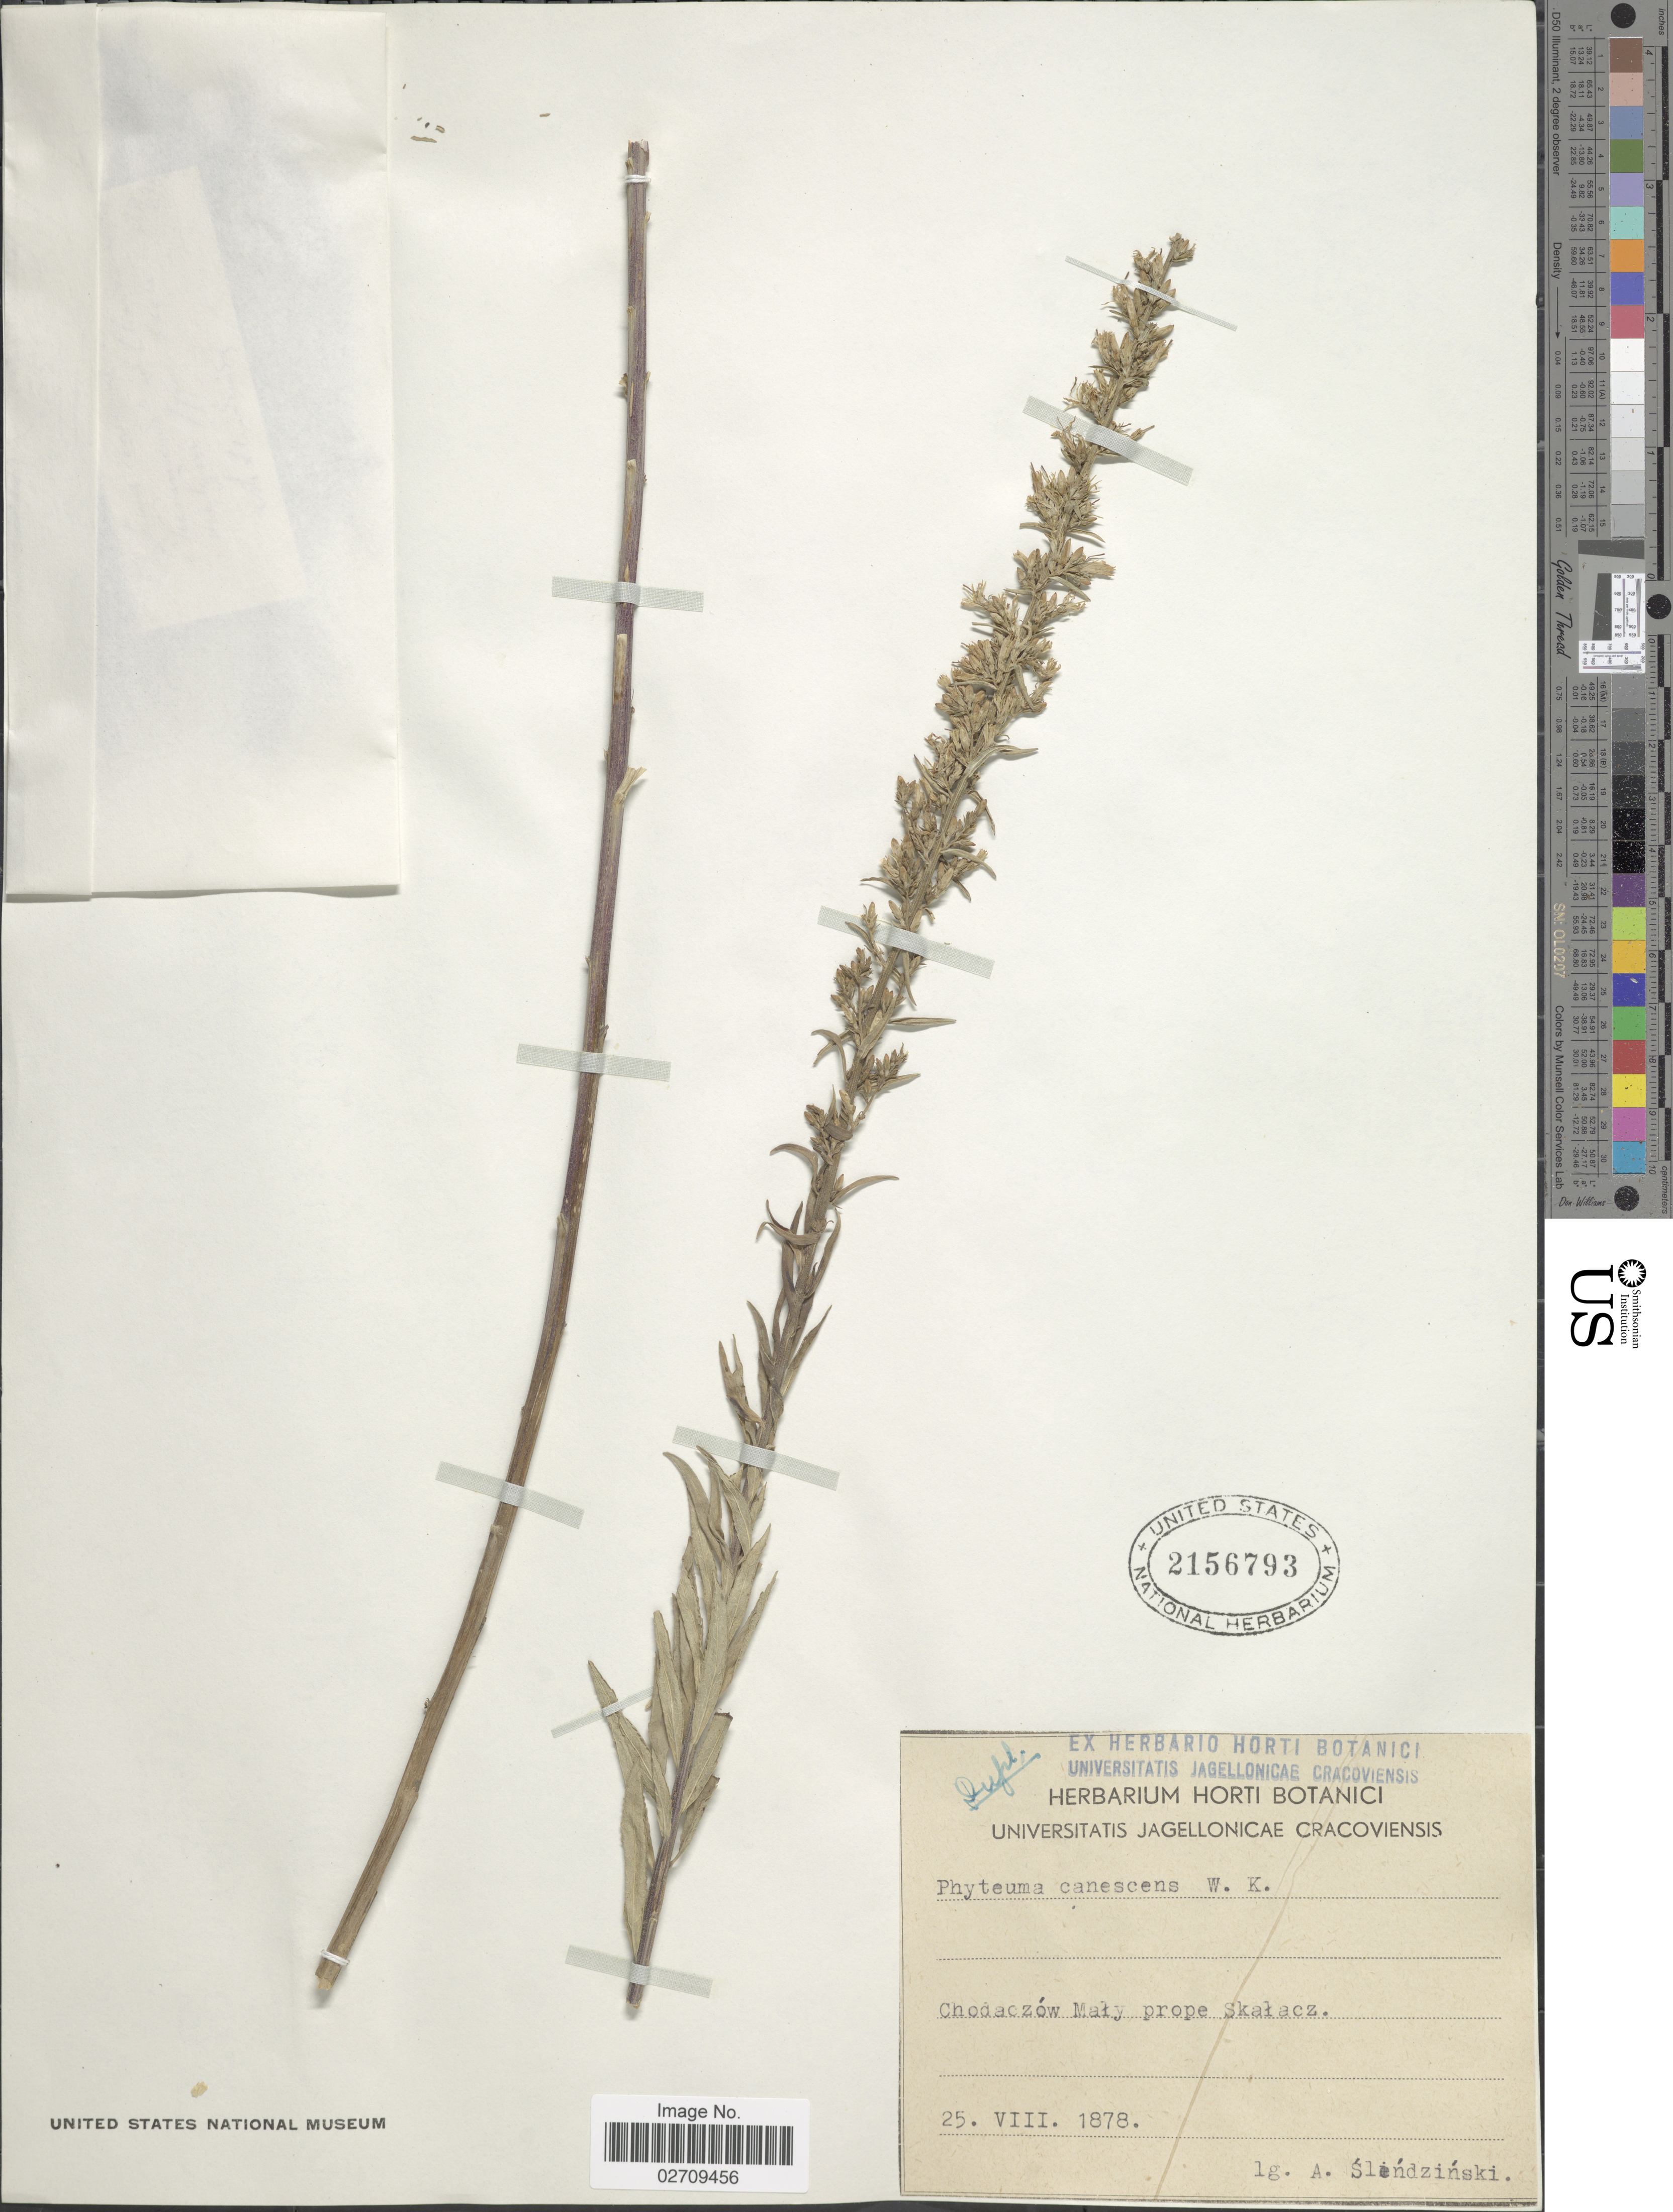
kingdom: Plantae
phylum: Tracheophyta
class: Magnoliopsida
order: Asterales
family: Campanulaceae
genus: Asyneuma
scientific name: Asyneuma canescens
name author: (Waldst. & Kit.) Griseb. & Schenk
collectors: A. Sléndzinski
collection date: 1878-08-25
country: Poland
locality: Chodaczów Maly prope Skalacz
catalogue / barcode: US 2156793